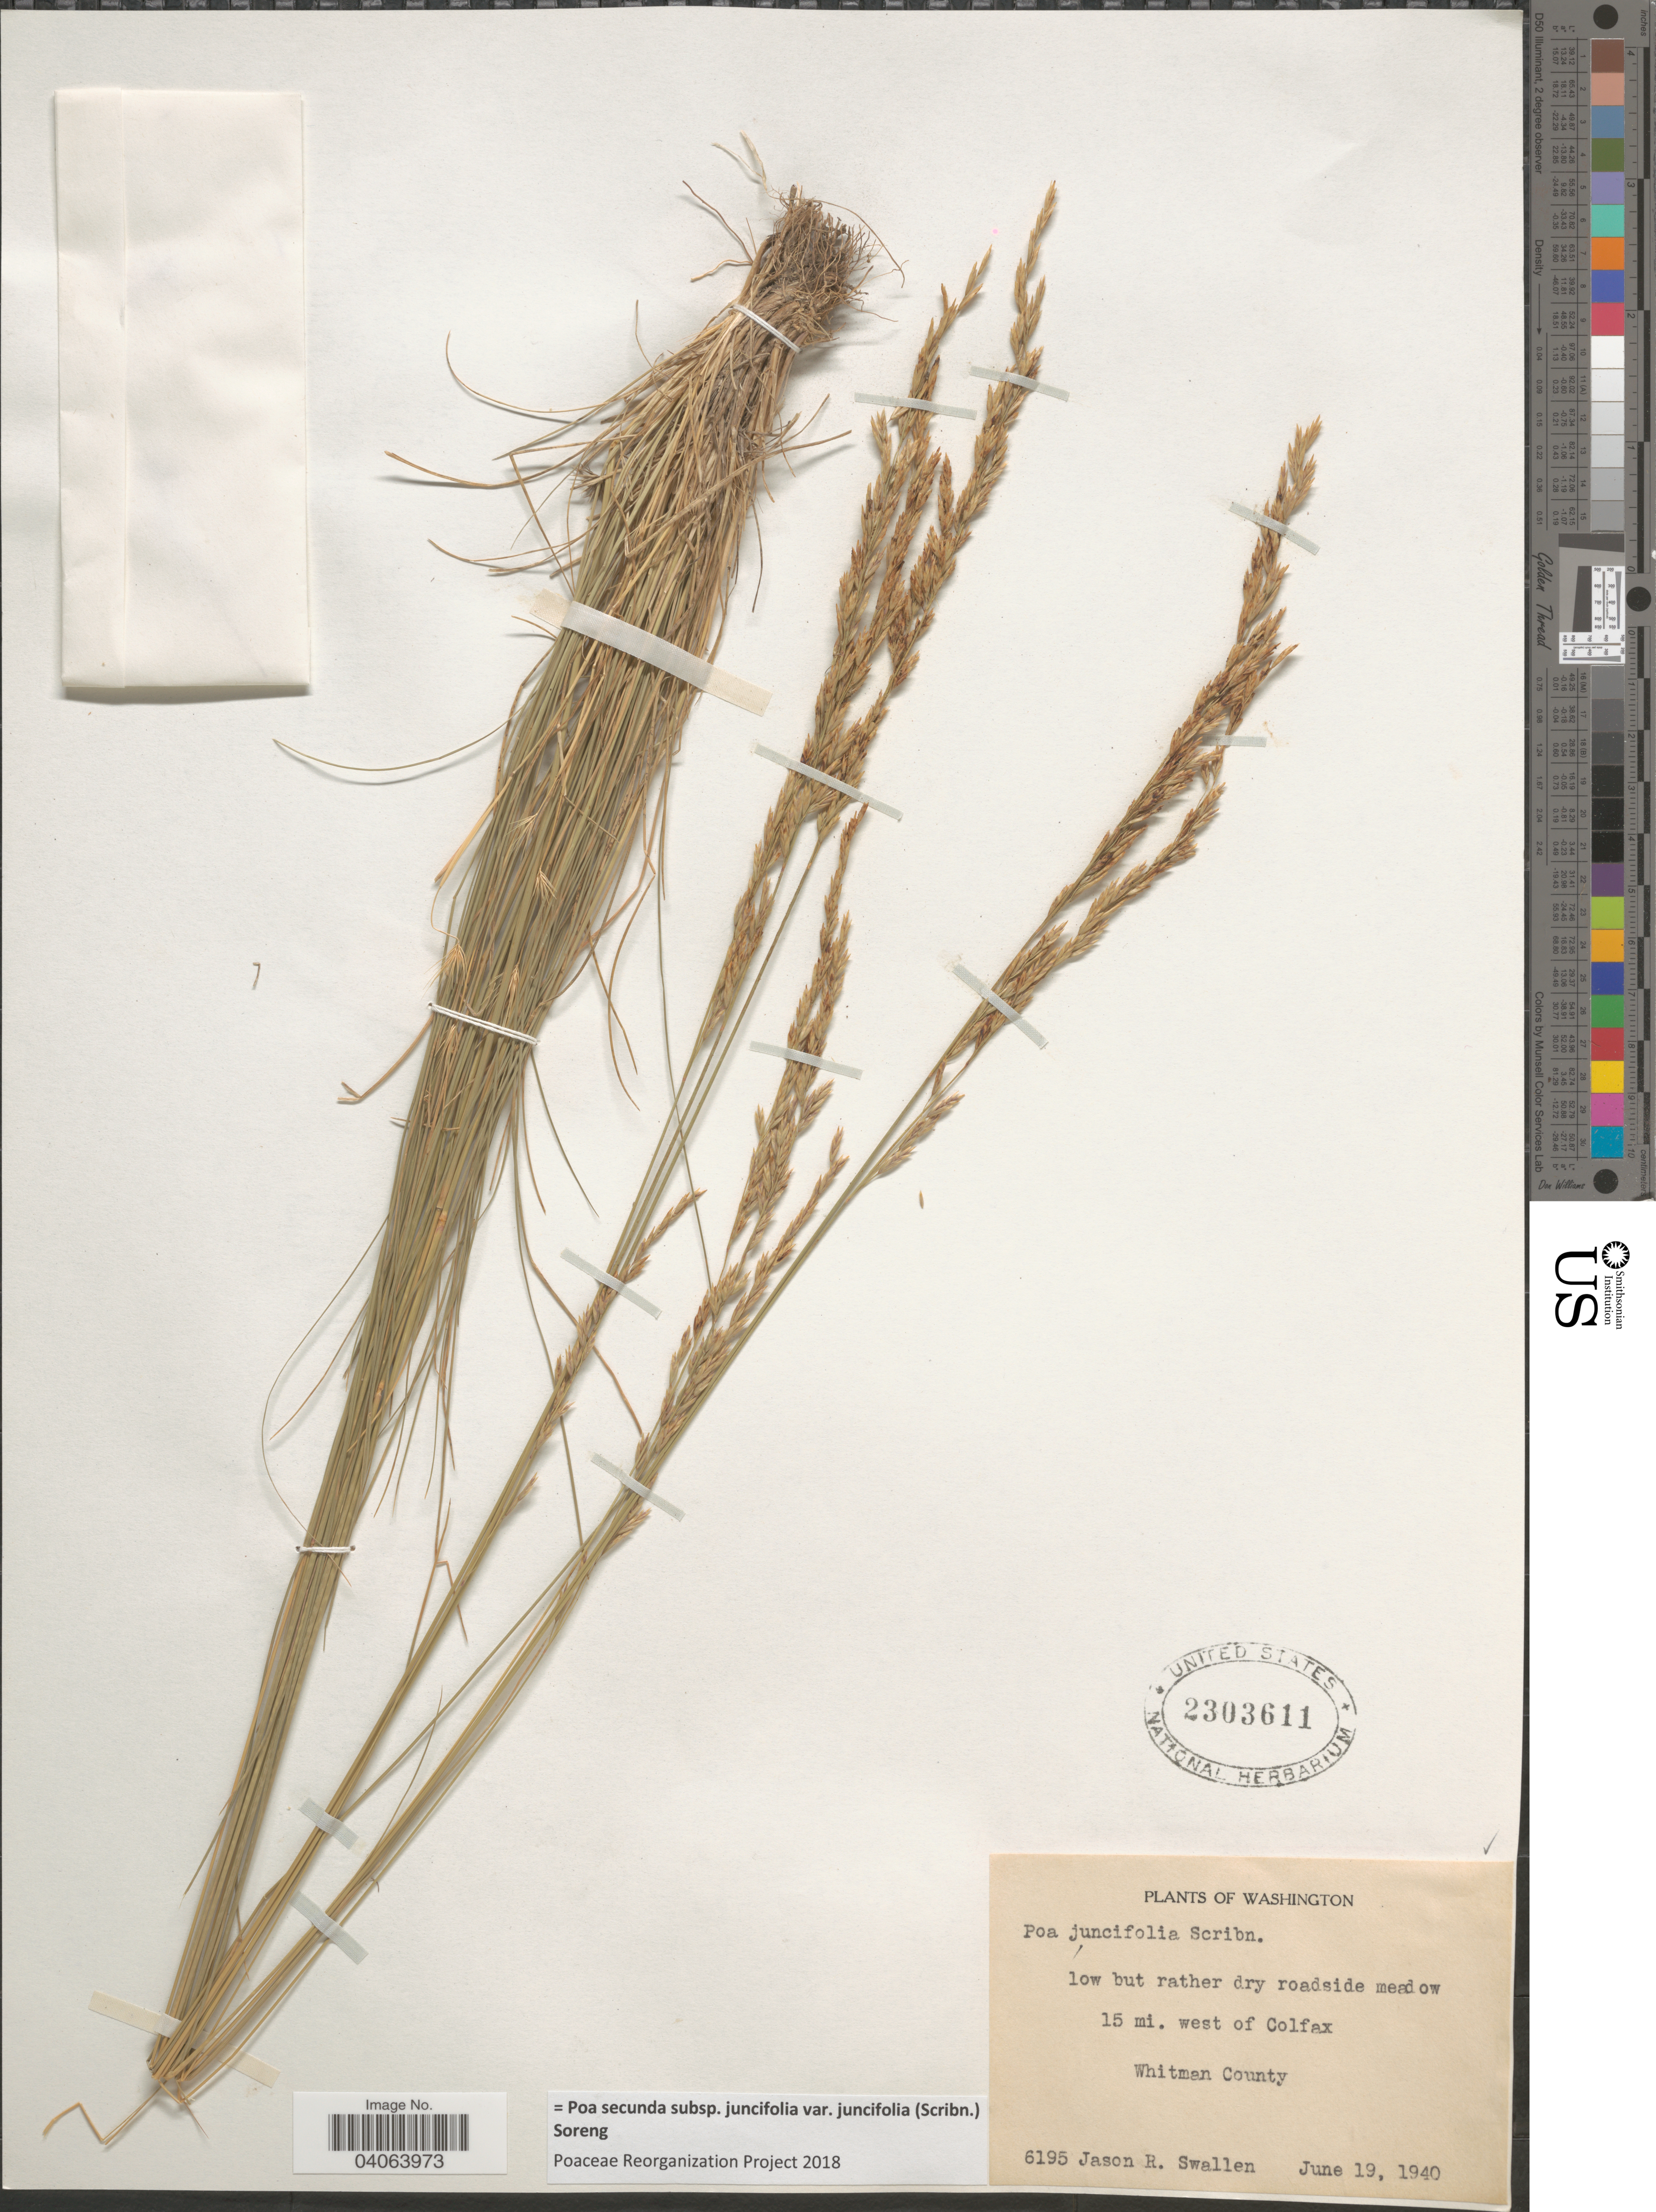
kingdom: Plantae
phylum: Tracheophyta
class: Liliopsida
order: Poales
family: Poaceae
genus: Poa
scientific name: Poa secunda subsp. juncifolia var. juncifolia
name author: (Scribn.) Soreng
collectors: J. R. Swallen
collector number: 6195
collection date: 1940-06-19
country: United States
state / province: Washington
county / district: Whitman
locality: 15 mi. west of Colfax. Whitman County.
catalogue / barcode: US 2303611